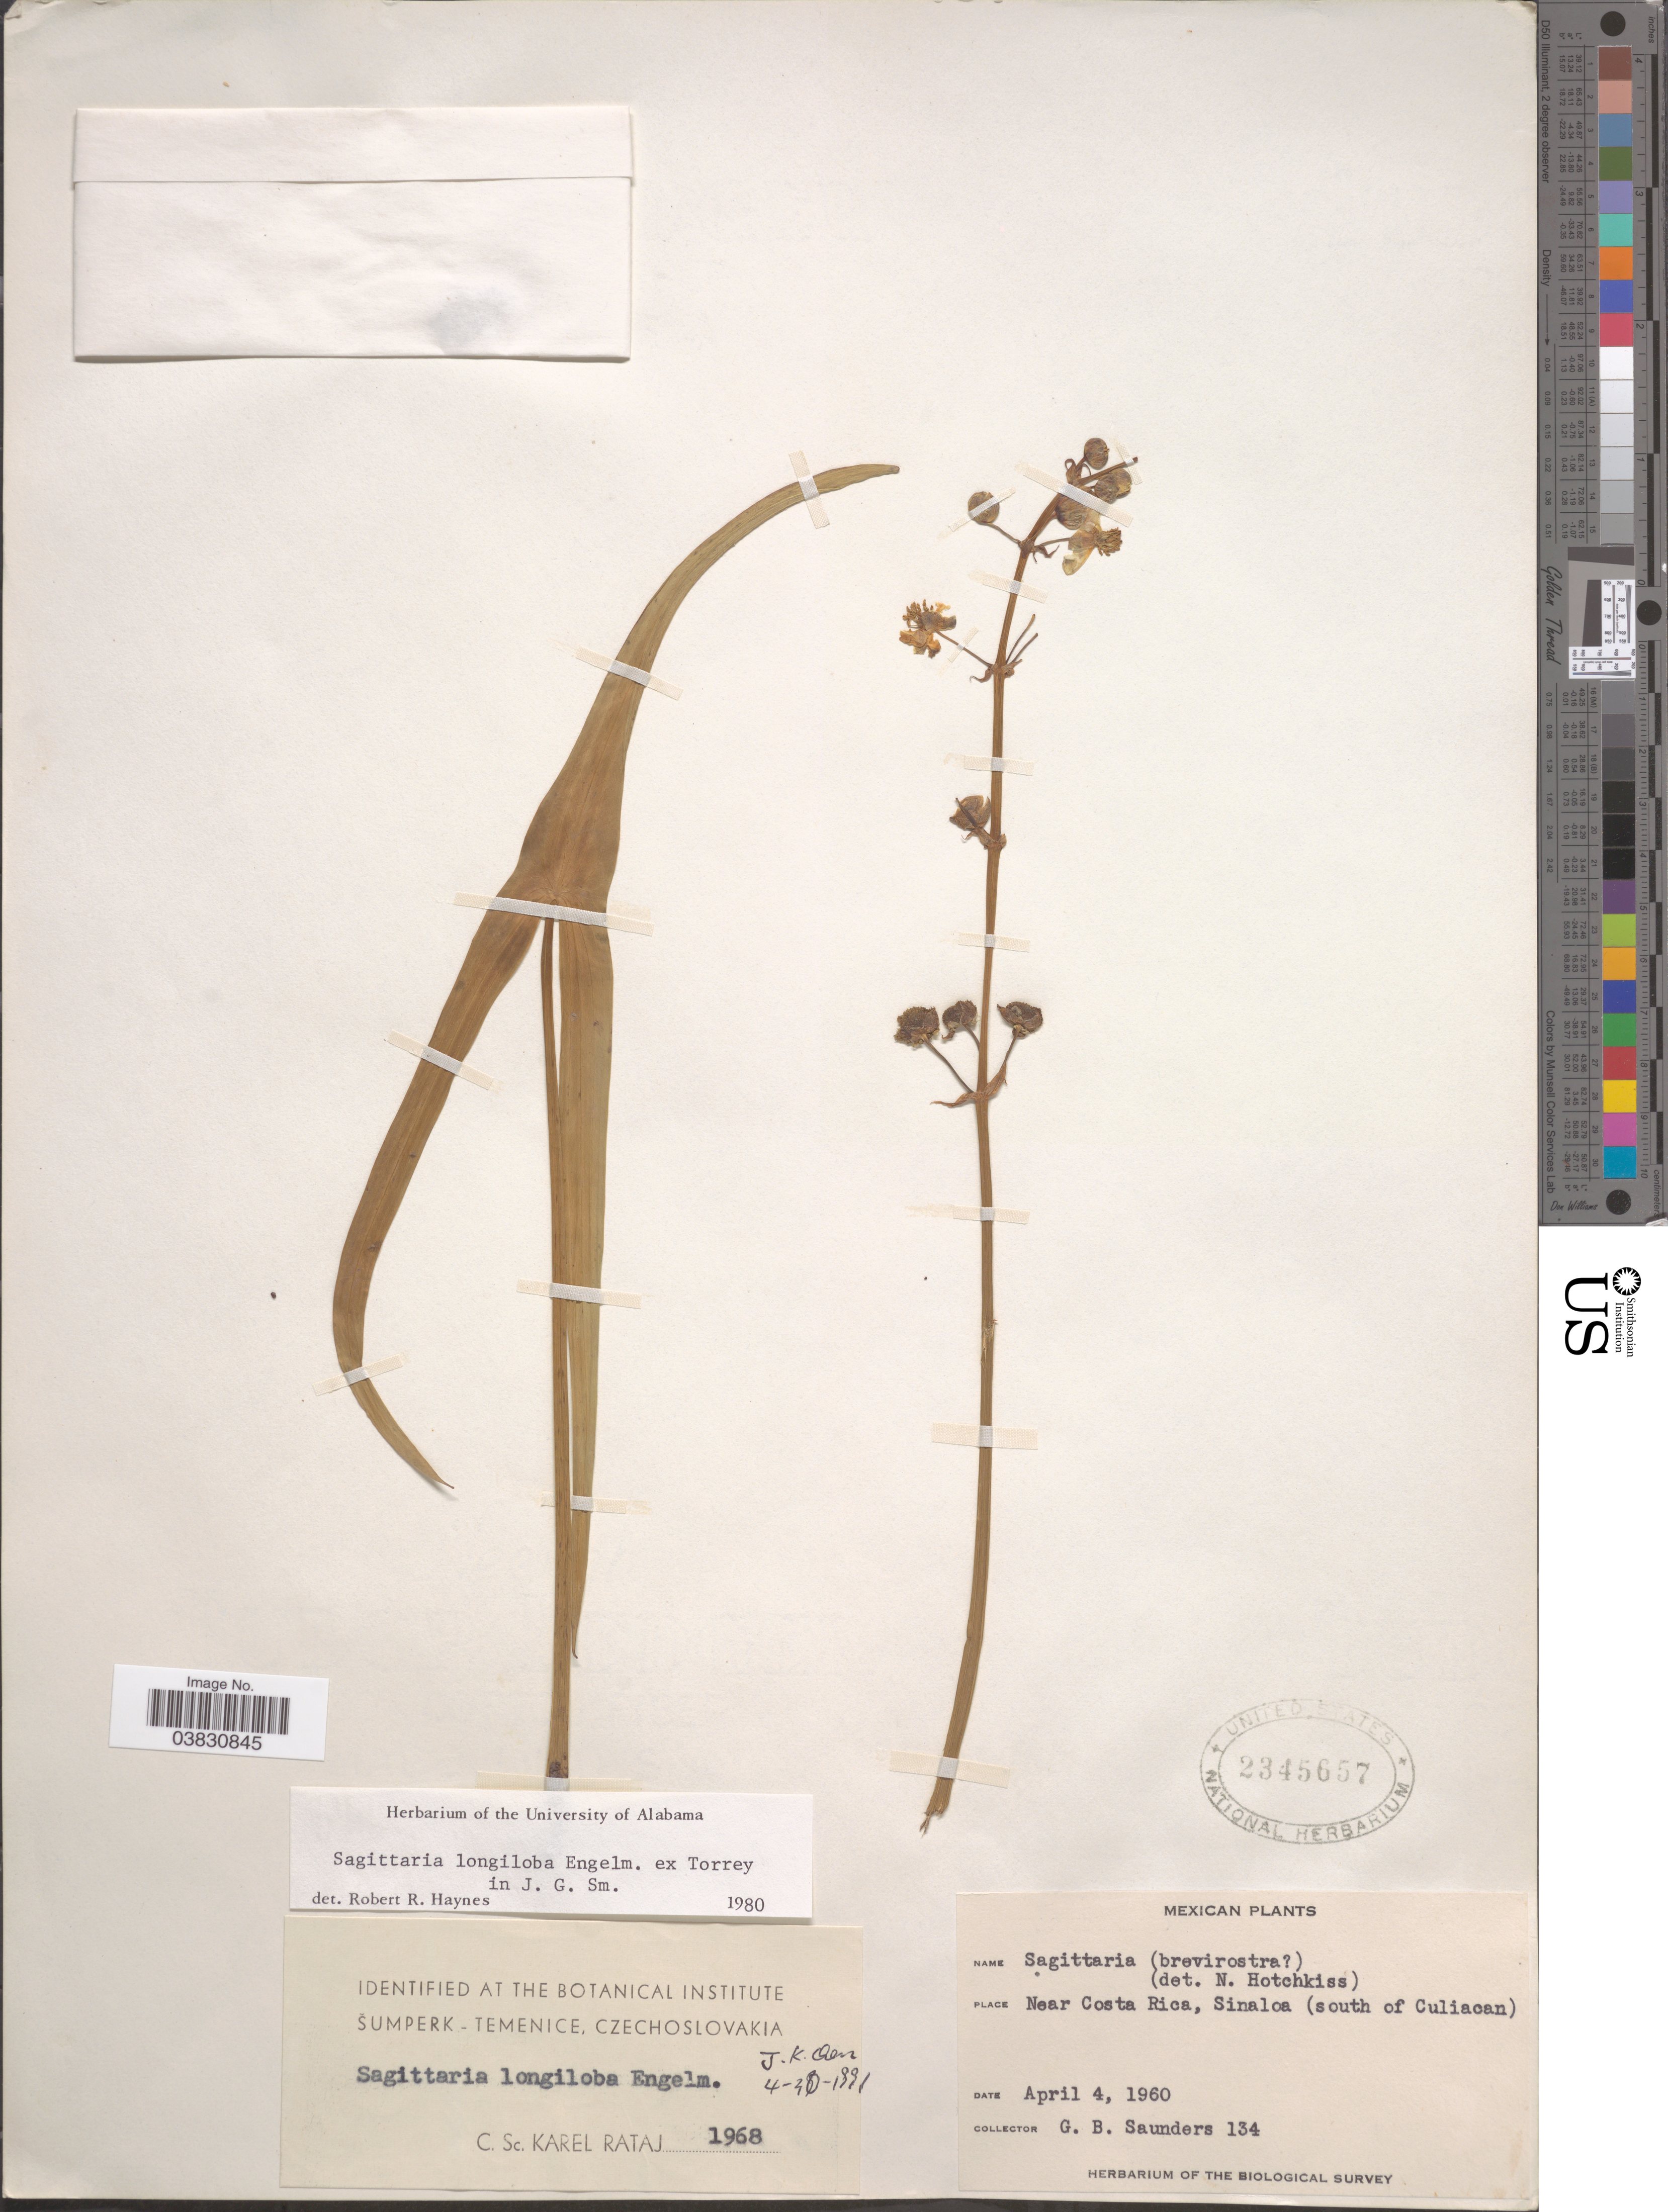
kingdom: Plantae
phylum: Tracheophyta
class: Liliopsida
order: Alismatales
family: Alismataceae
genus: Sagittaria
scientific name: Sagittaria longiloba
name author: Engelm. ex J.G. Sm.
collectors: G. B. Saunders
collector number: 134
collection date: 1960-04-04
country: Mexico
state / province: Sinaloa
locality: Near Costa Rica, (south of Culiacan).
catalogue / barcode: US 2345657